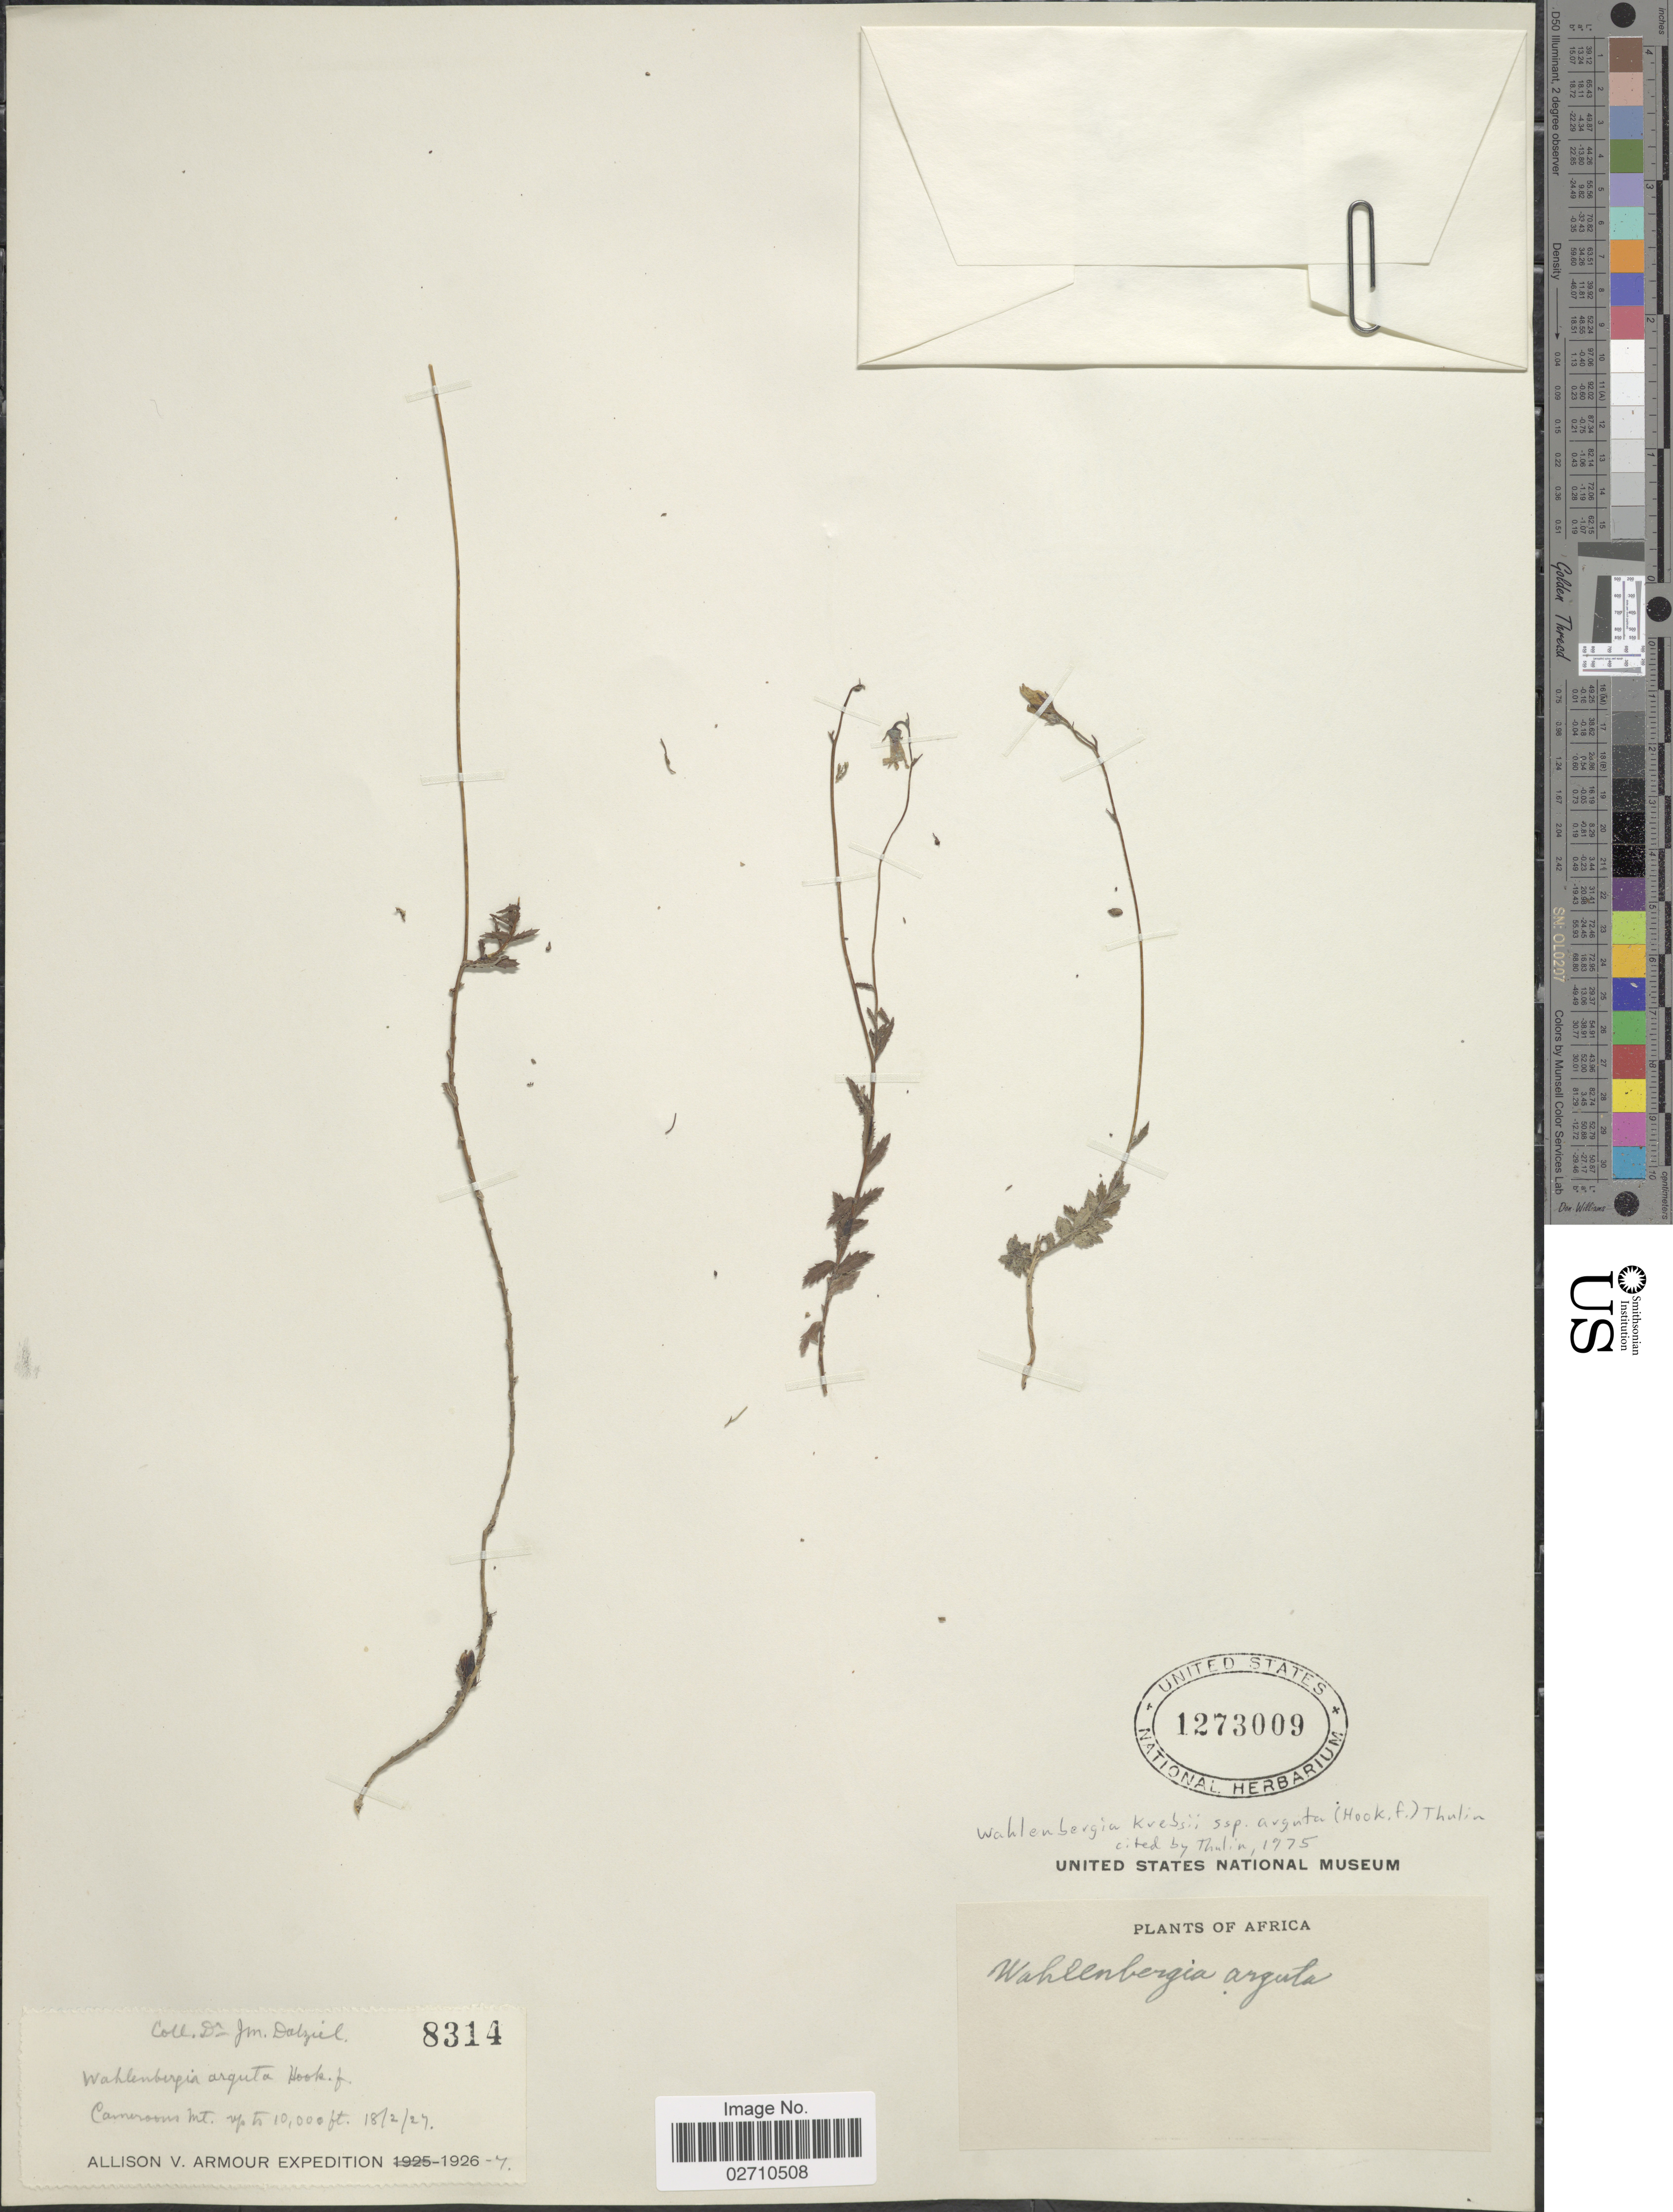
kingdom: Plantae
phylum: Tracheophyta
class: Magnoliopsida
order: Asterales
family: Campanulaceae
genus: Wahlenbergia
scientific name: Wahlenbergia krebsii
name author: Cham.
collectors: J. Dalziel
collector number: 8314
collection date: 1927-02-18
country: Cameroon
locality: Cameroon Mt.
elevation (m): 3048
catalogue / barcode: US 1273009